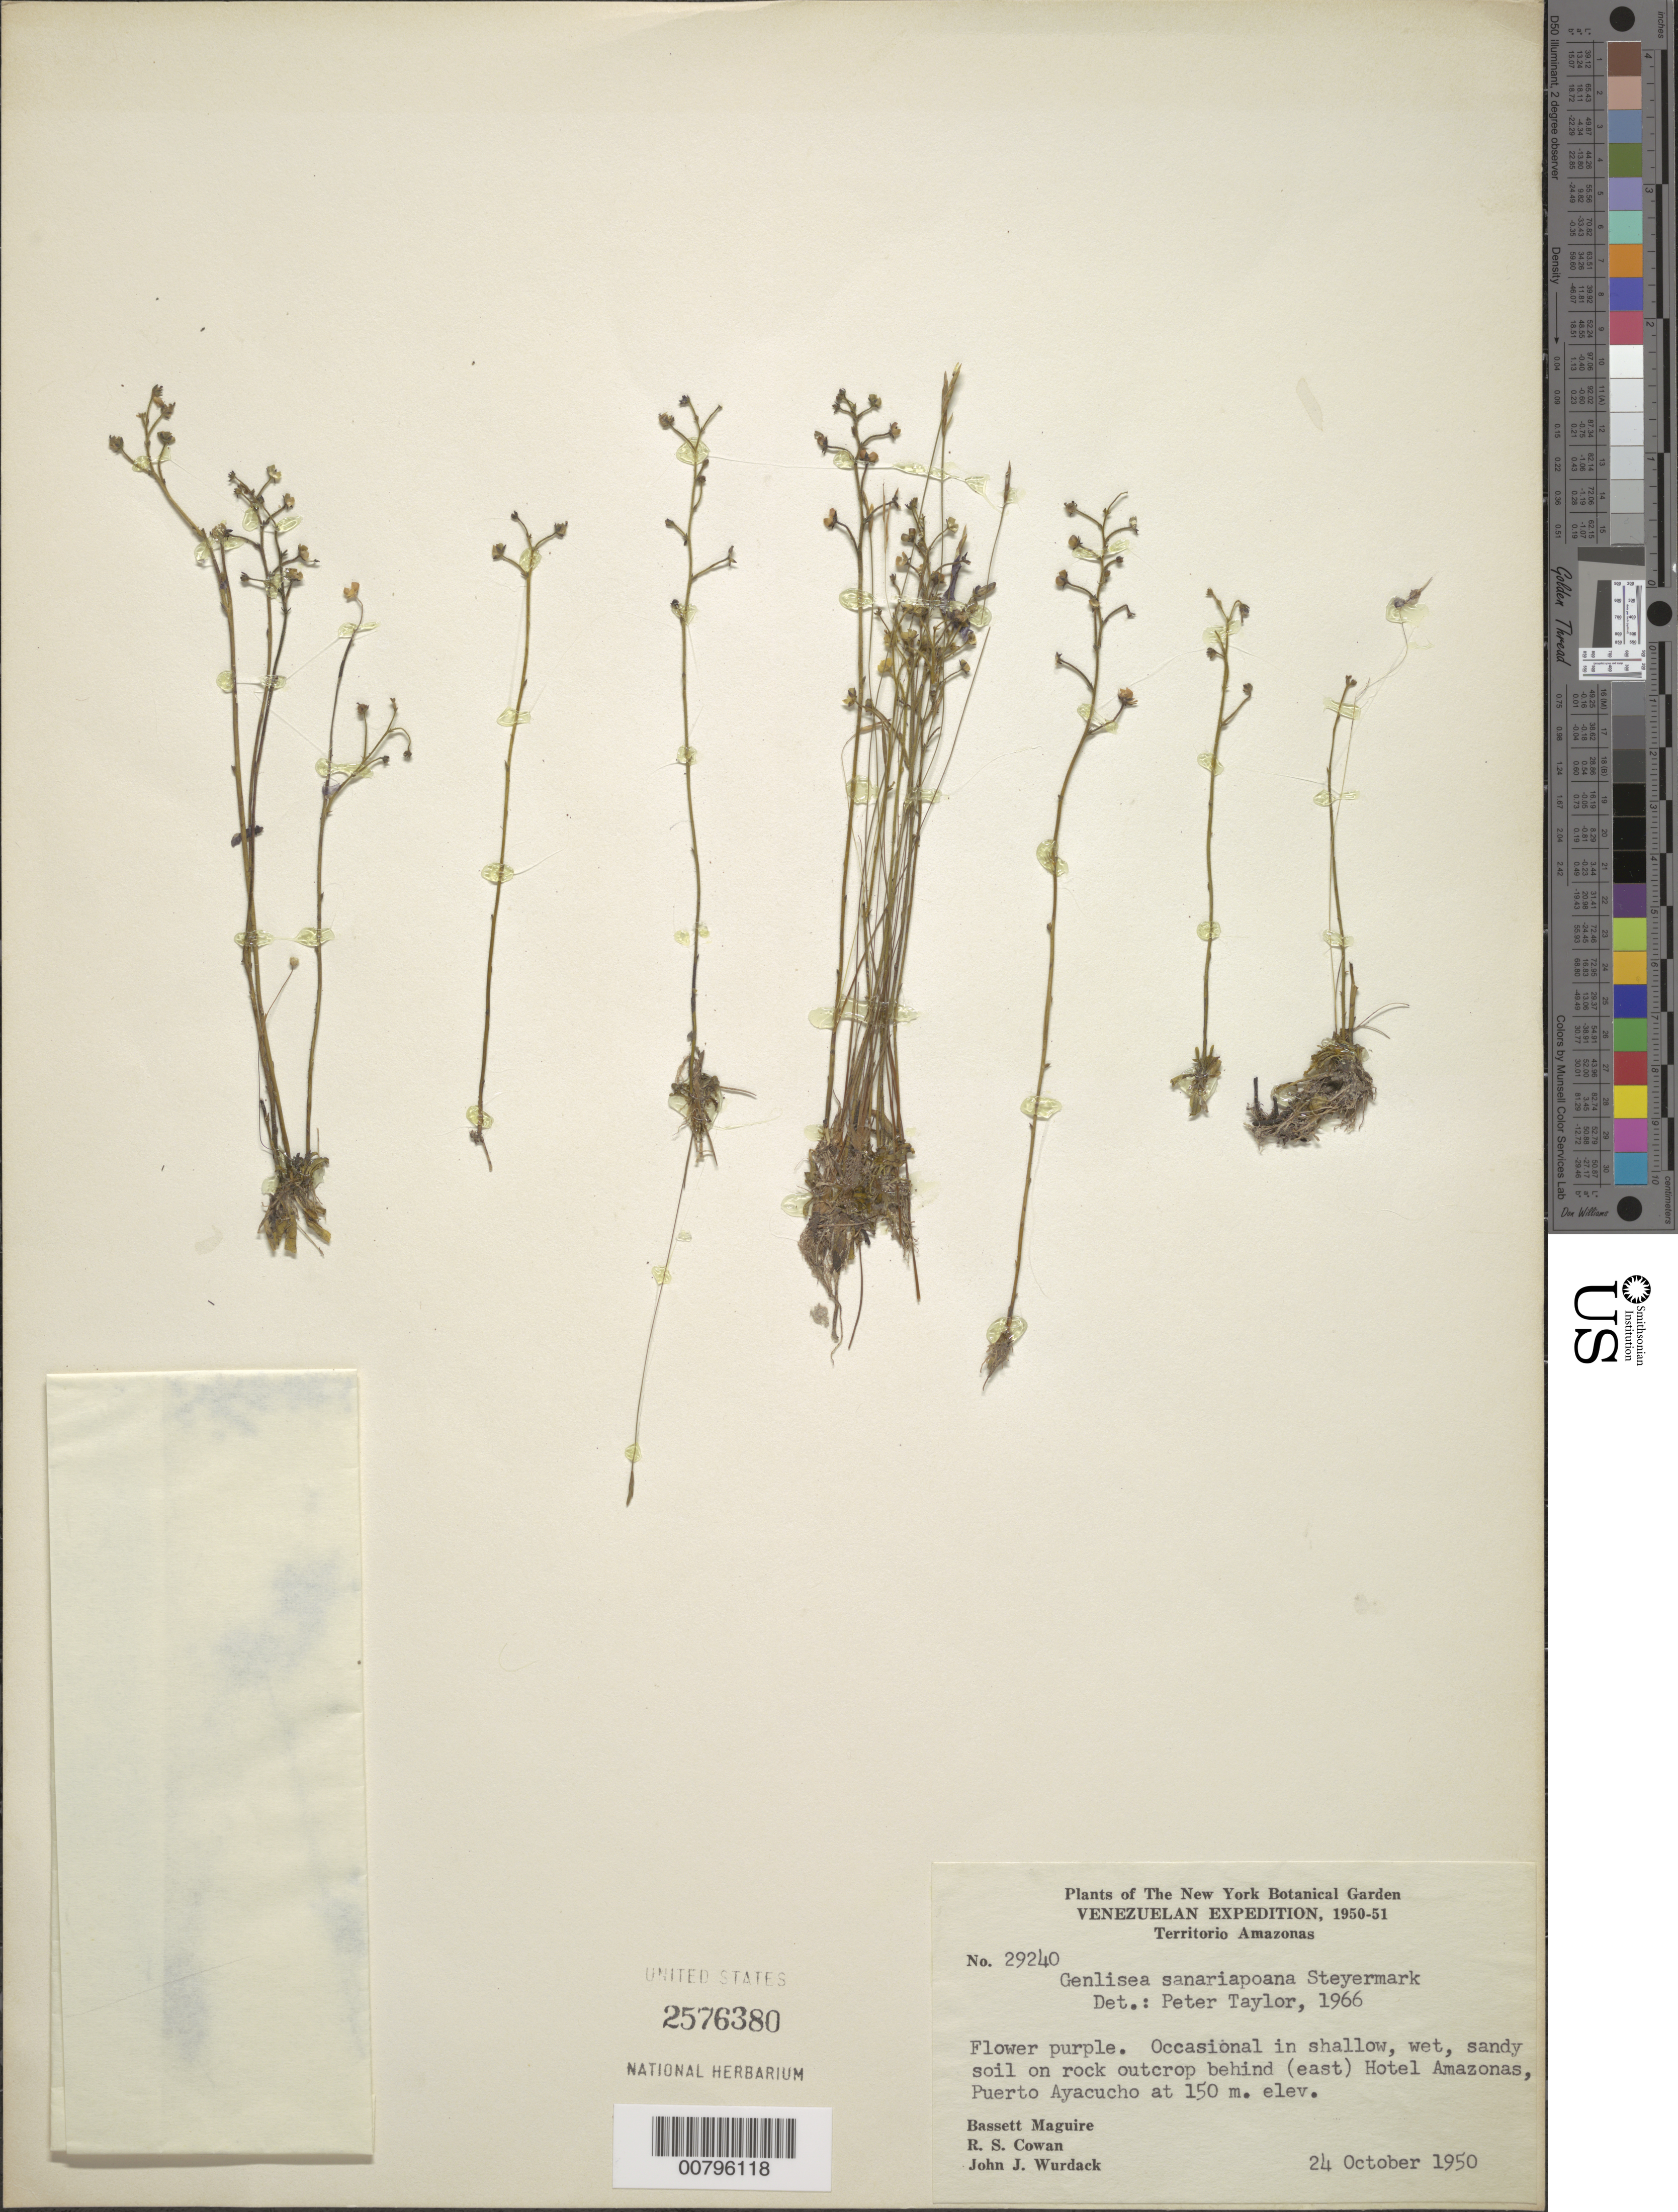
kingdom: Plantae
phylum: Tracheophyta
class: Magnoliopsida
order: Lamiales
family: Lentibulariaceae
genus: Genlisea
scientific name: Genlisea sanariapoana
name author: Steyerm.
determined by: Taylor, P.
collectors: B. Maguire, R. S. Cowan & J. J. Wurdack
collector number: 29240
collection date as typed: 24-Oct-50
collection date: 1950-10-24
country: Venezuela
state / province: Amazonas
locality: Puerto Ayacucho, behind (E of) Hotel Amazonas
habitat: Shallow wet sandy soil on rock outcrop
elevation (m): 150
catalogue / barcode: US 2576380